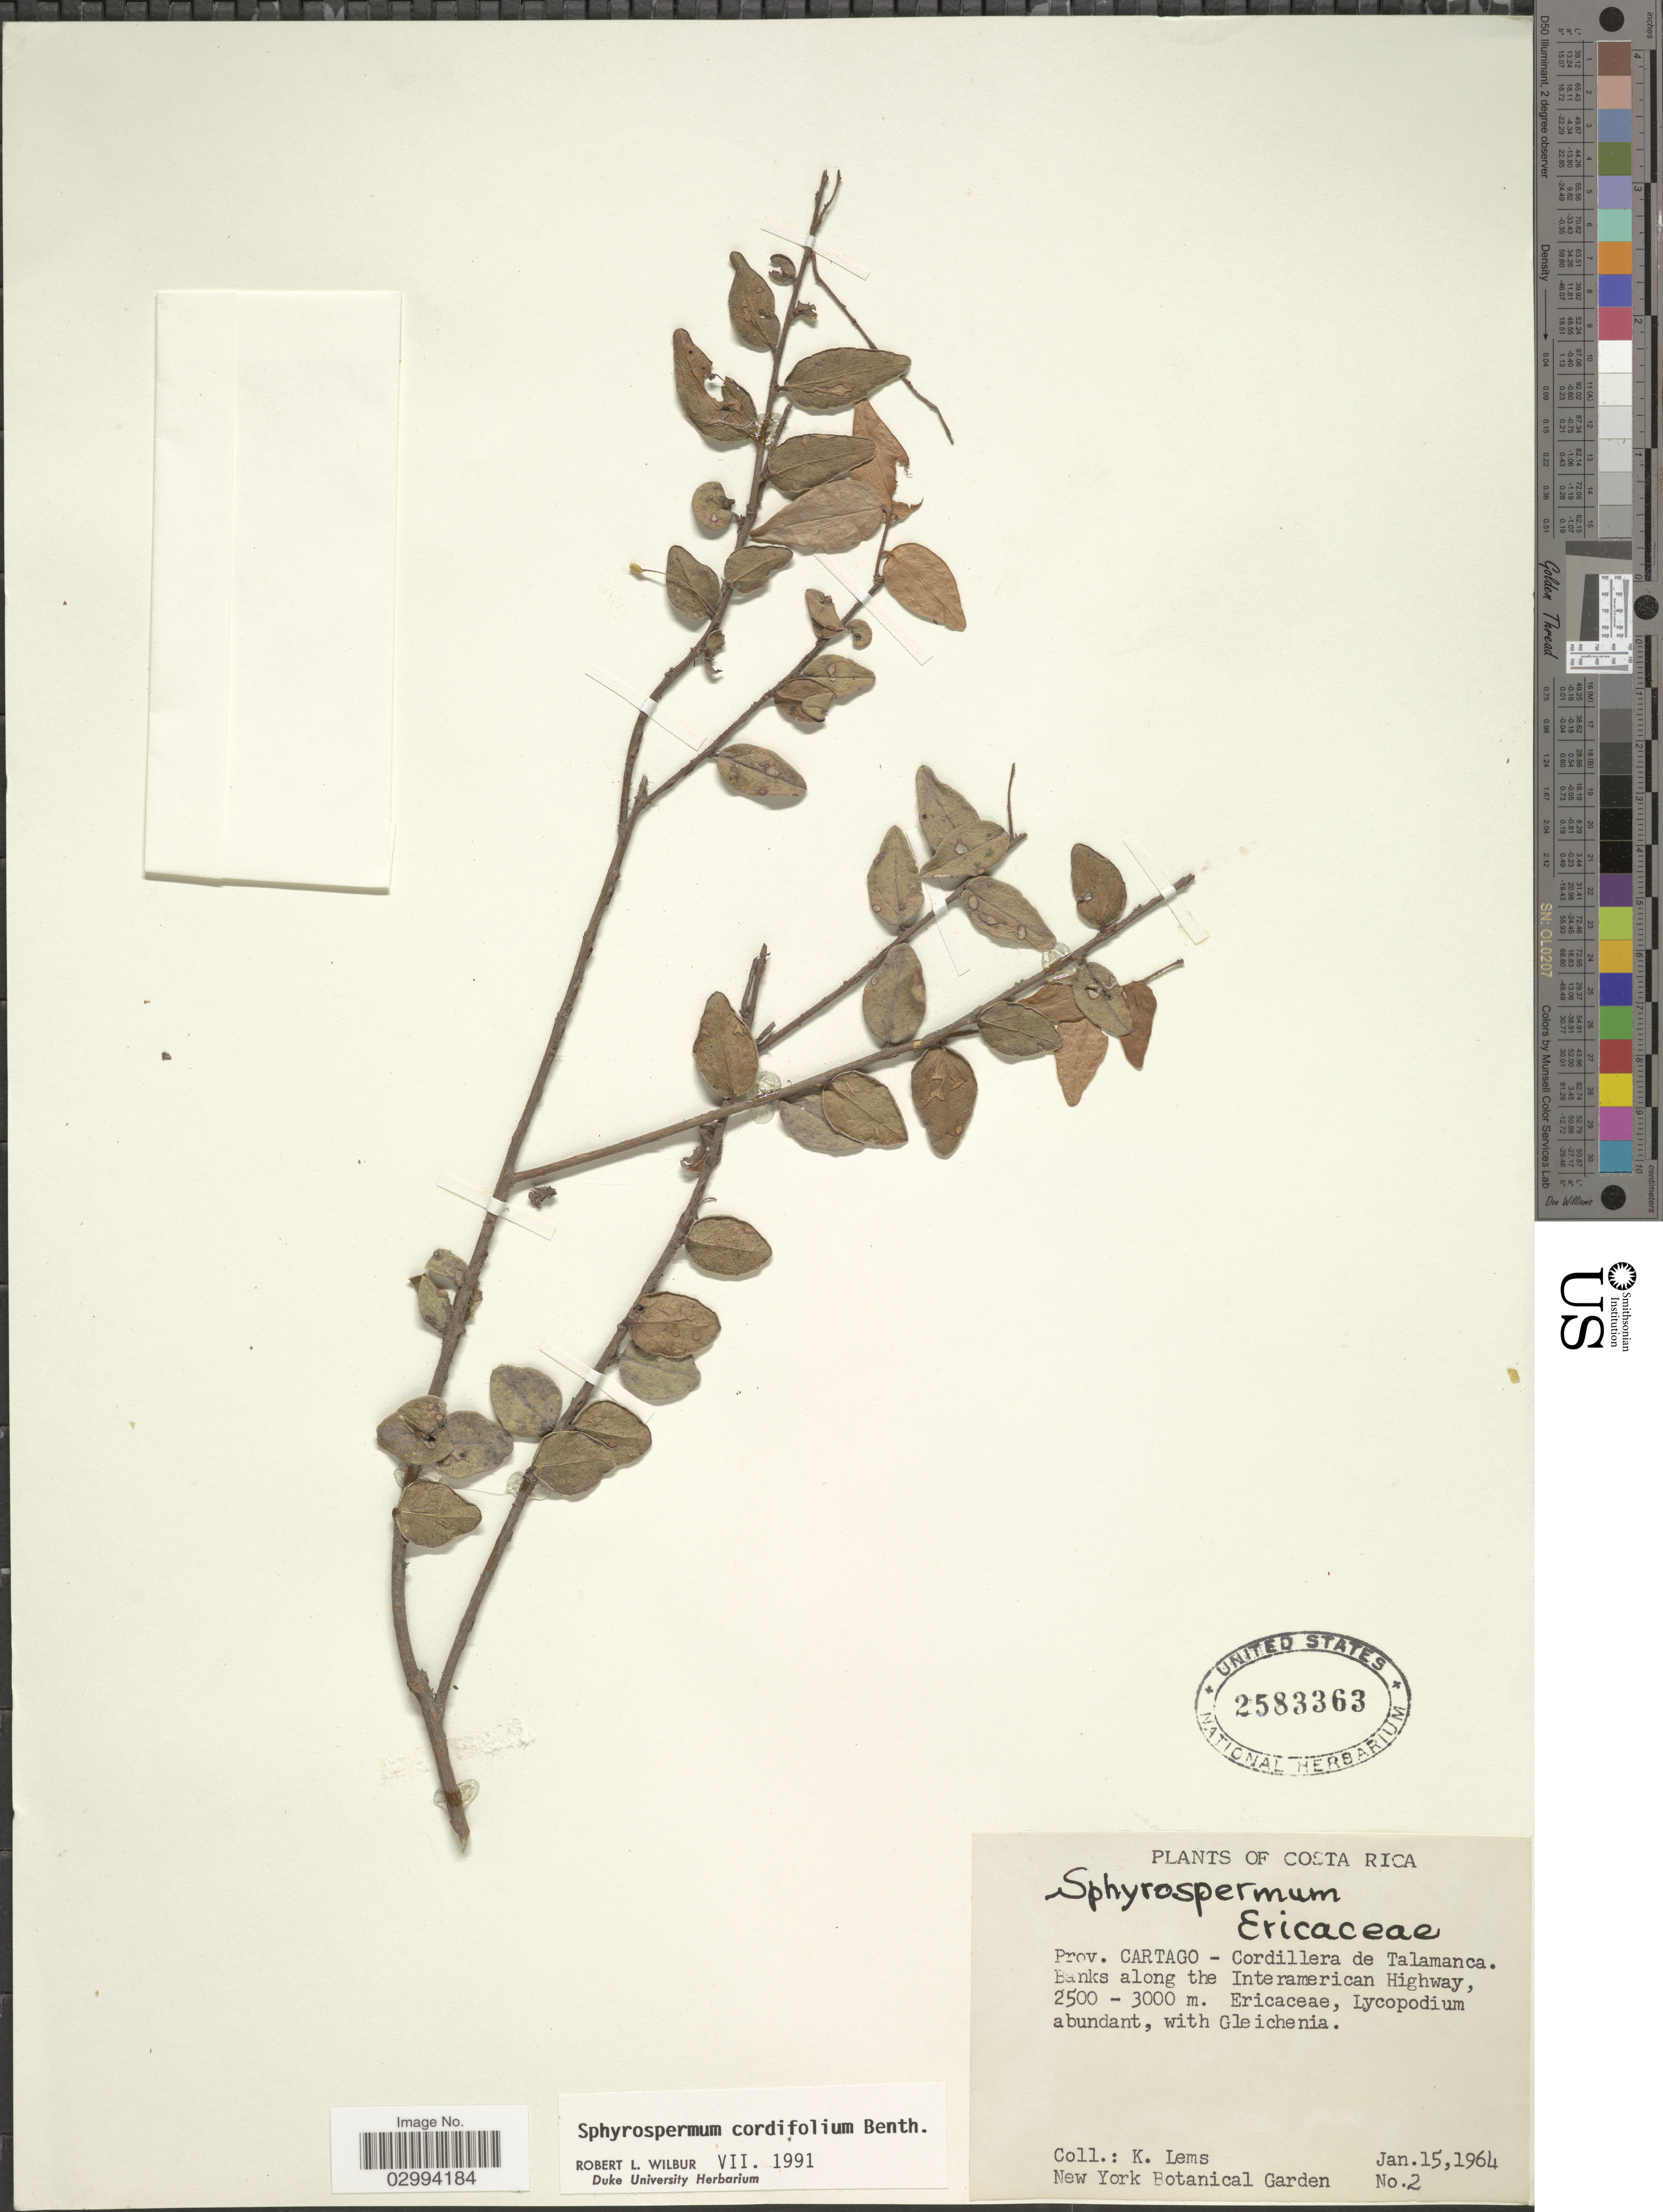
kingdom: Plantae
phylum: Tracheophyta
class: Magnoliopsida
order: Ericales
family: Ericaceae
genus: Sphyrospermum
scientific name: Sphyrospermum cordifolium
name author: Benth.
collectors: K. Lems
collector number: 2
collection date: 1964-01-15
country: Costa Rica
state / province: Cartago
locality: Cordillera de Talamanca. Banks along the Interamerican Highway.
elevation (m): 2500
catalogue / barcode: US 2583363